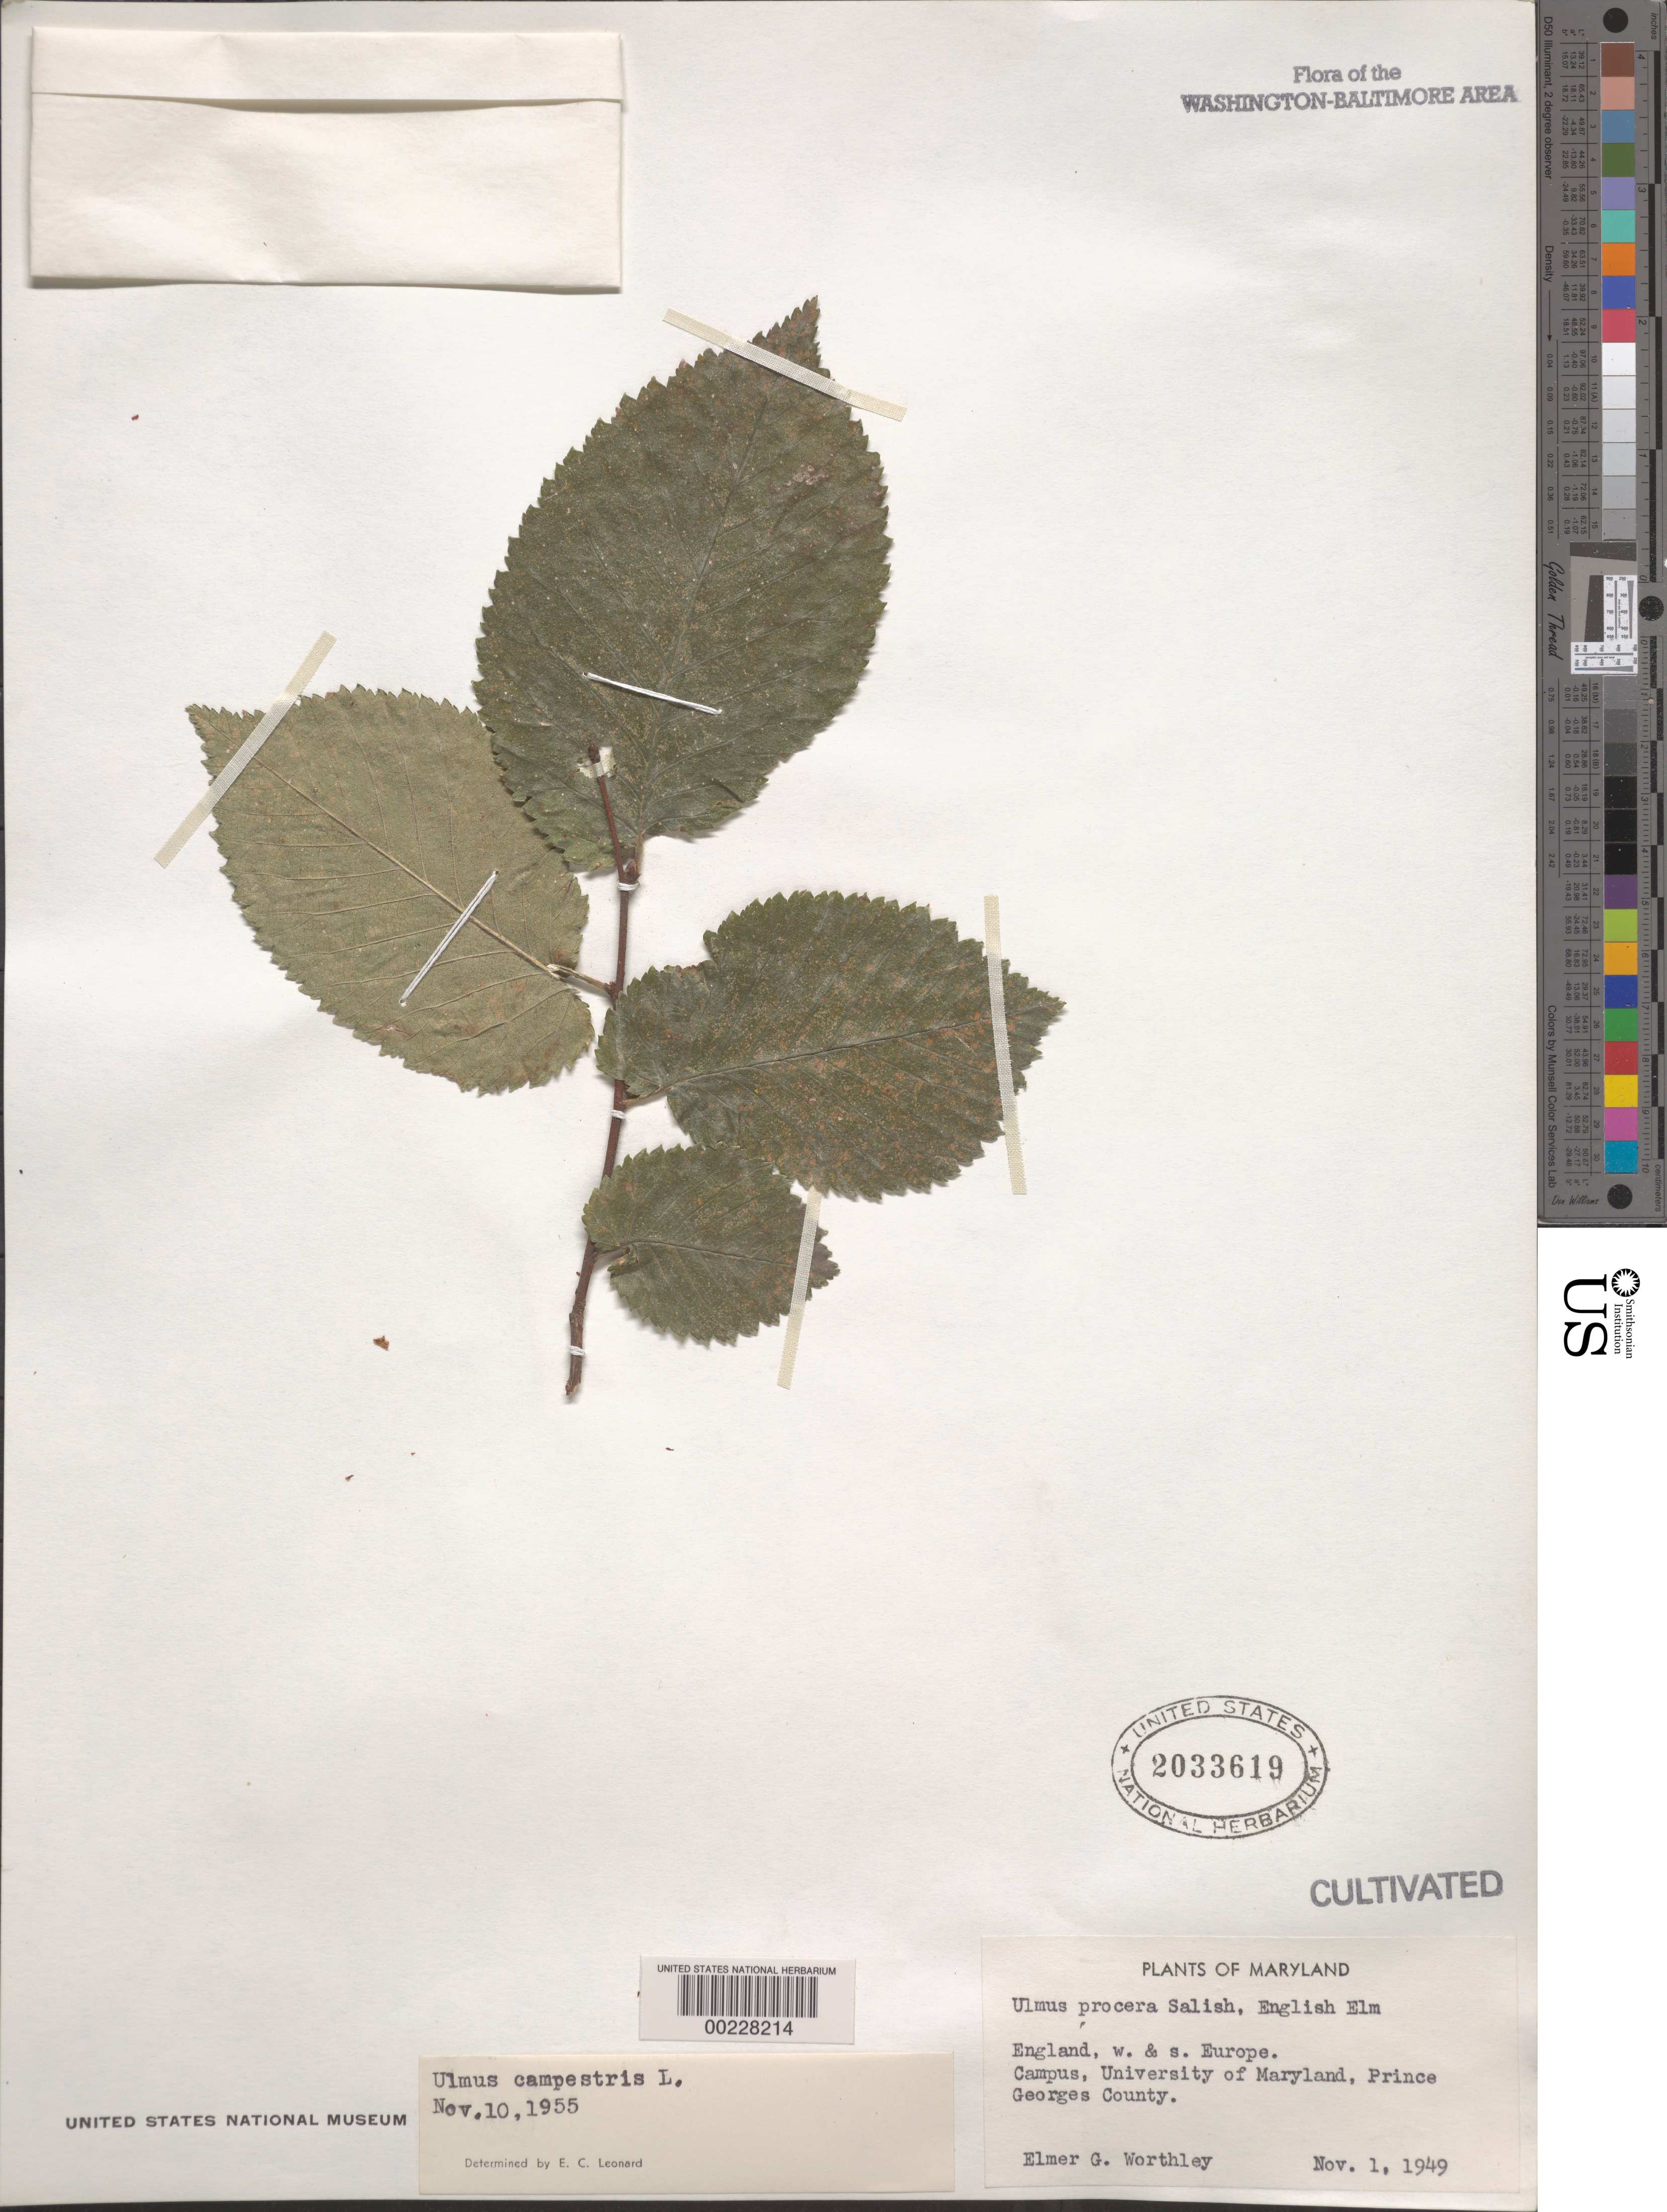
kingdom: Plantae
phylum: Tracheophyta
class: Magnoliopsida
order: Rosales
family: Ulmaceae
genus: Ulmus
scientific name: Ulmus procera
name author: Salisb.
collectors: E. Worthley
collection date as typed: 01 Nov 1949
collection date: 1949-11-01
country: United States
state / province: Maryland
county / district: Prince George's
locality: College Park, Campus of University of Maryland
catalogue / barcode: US 2033619